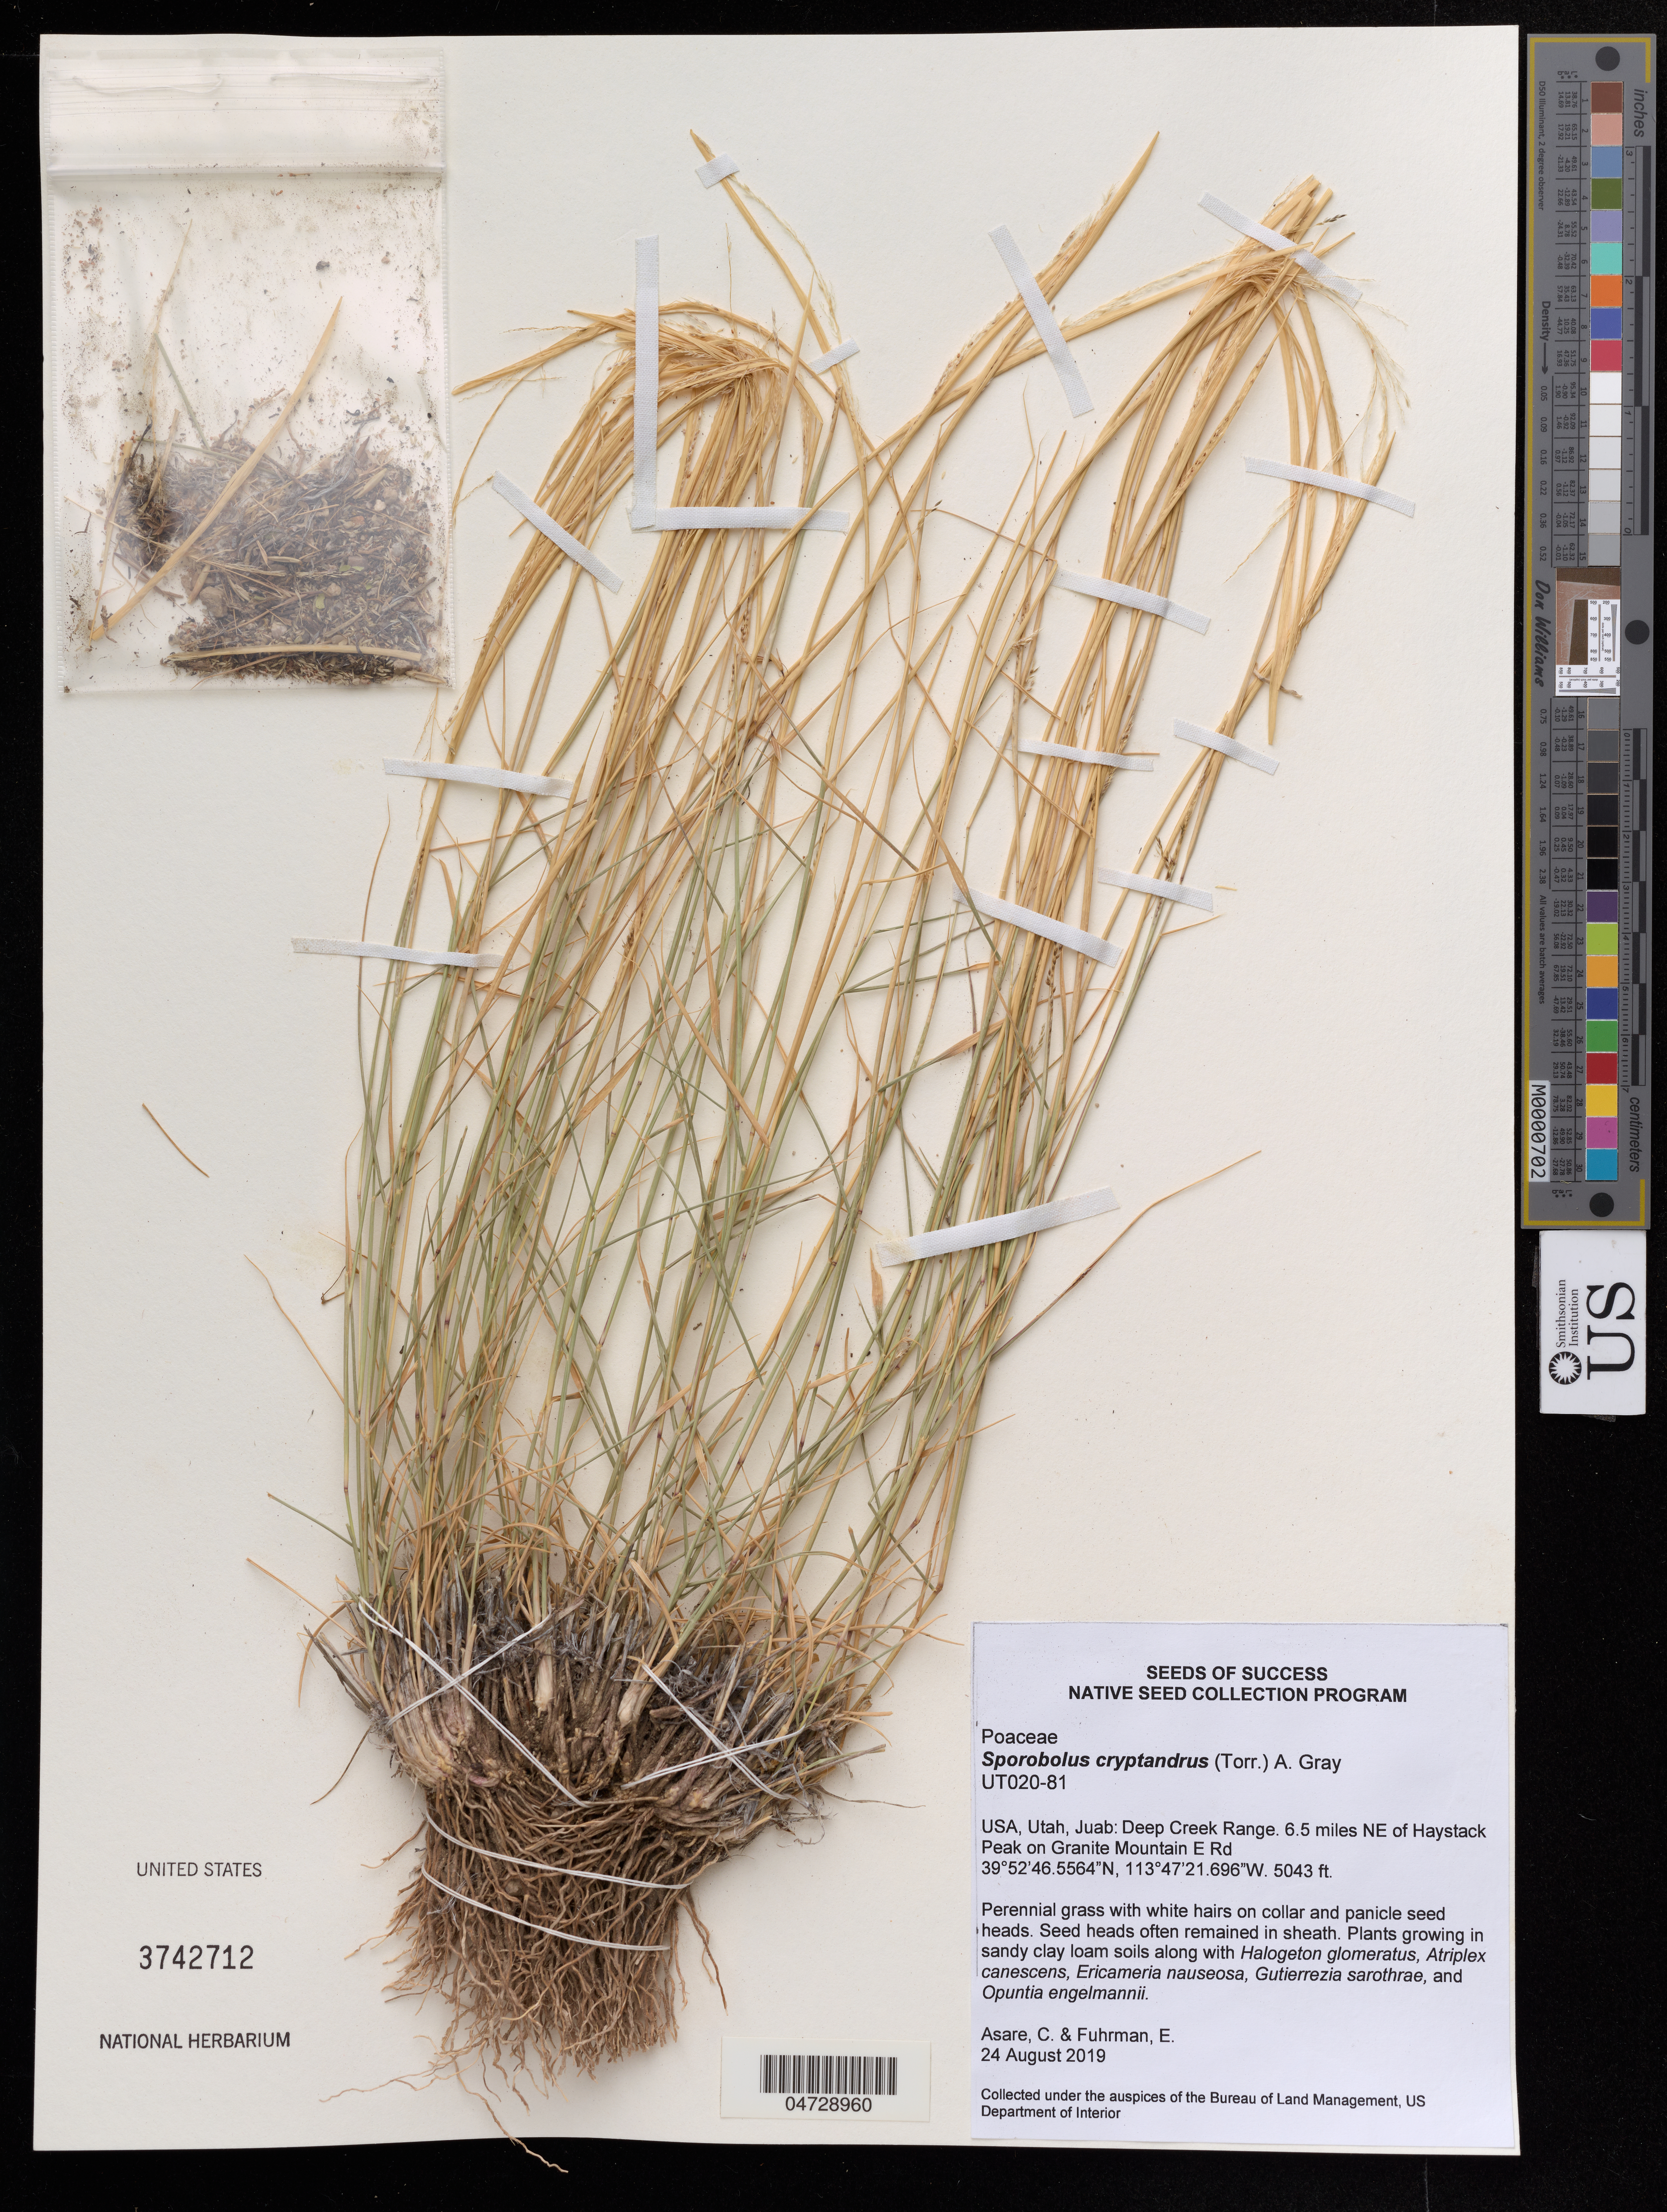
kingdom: Plantae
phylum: Tracheophyta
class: Liliopsida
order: Poales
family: Poaceae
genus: Sporobolus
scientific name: Sporobolus cryptandrus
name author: (Torr.) A. Gray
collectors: C. Asare & E. Fuhrman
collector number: UT020-81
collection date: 2019-08-24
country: United States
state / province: Utah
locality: Juab: Deep Creek Range, 6.5 miles NE of Haystack Peak on Granite Mountain E Rd.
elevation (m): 1537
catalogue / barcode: US 3742712